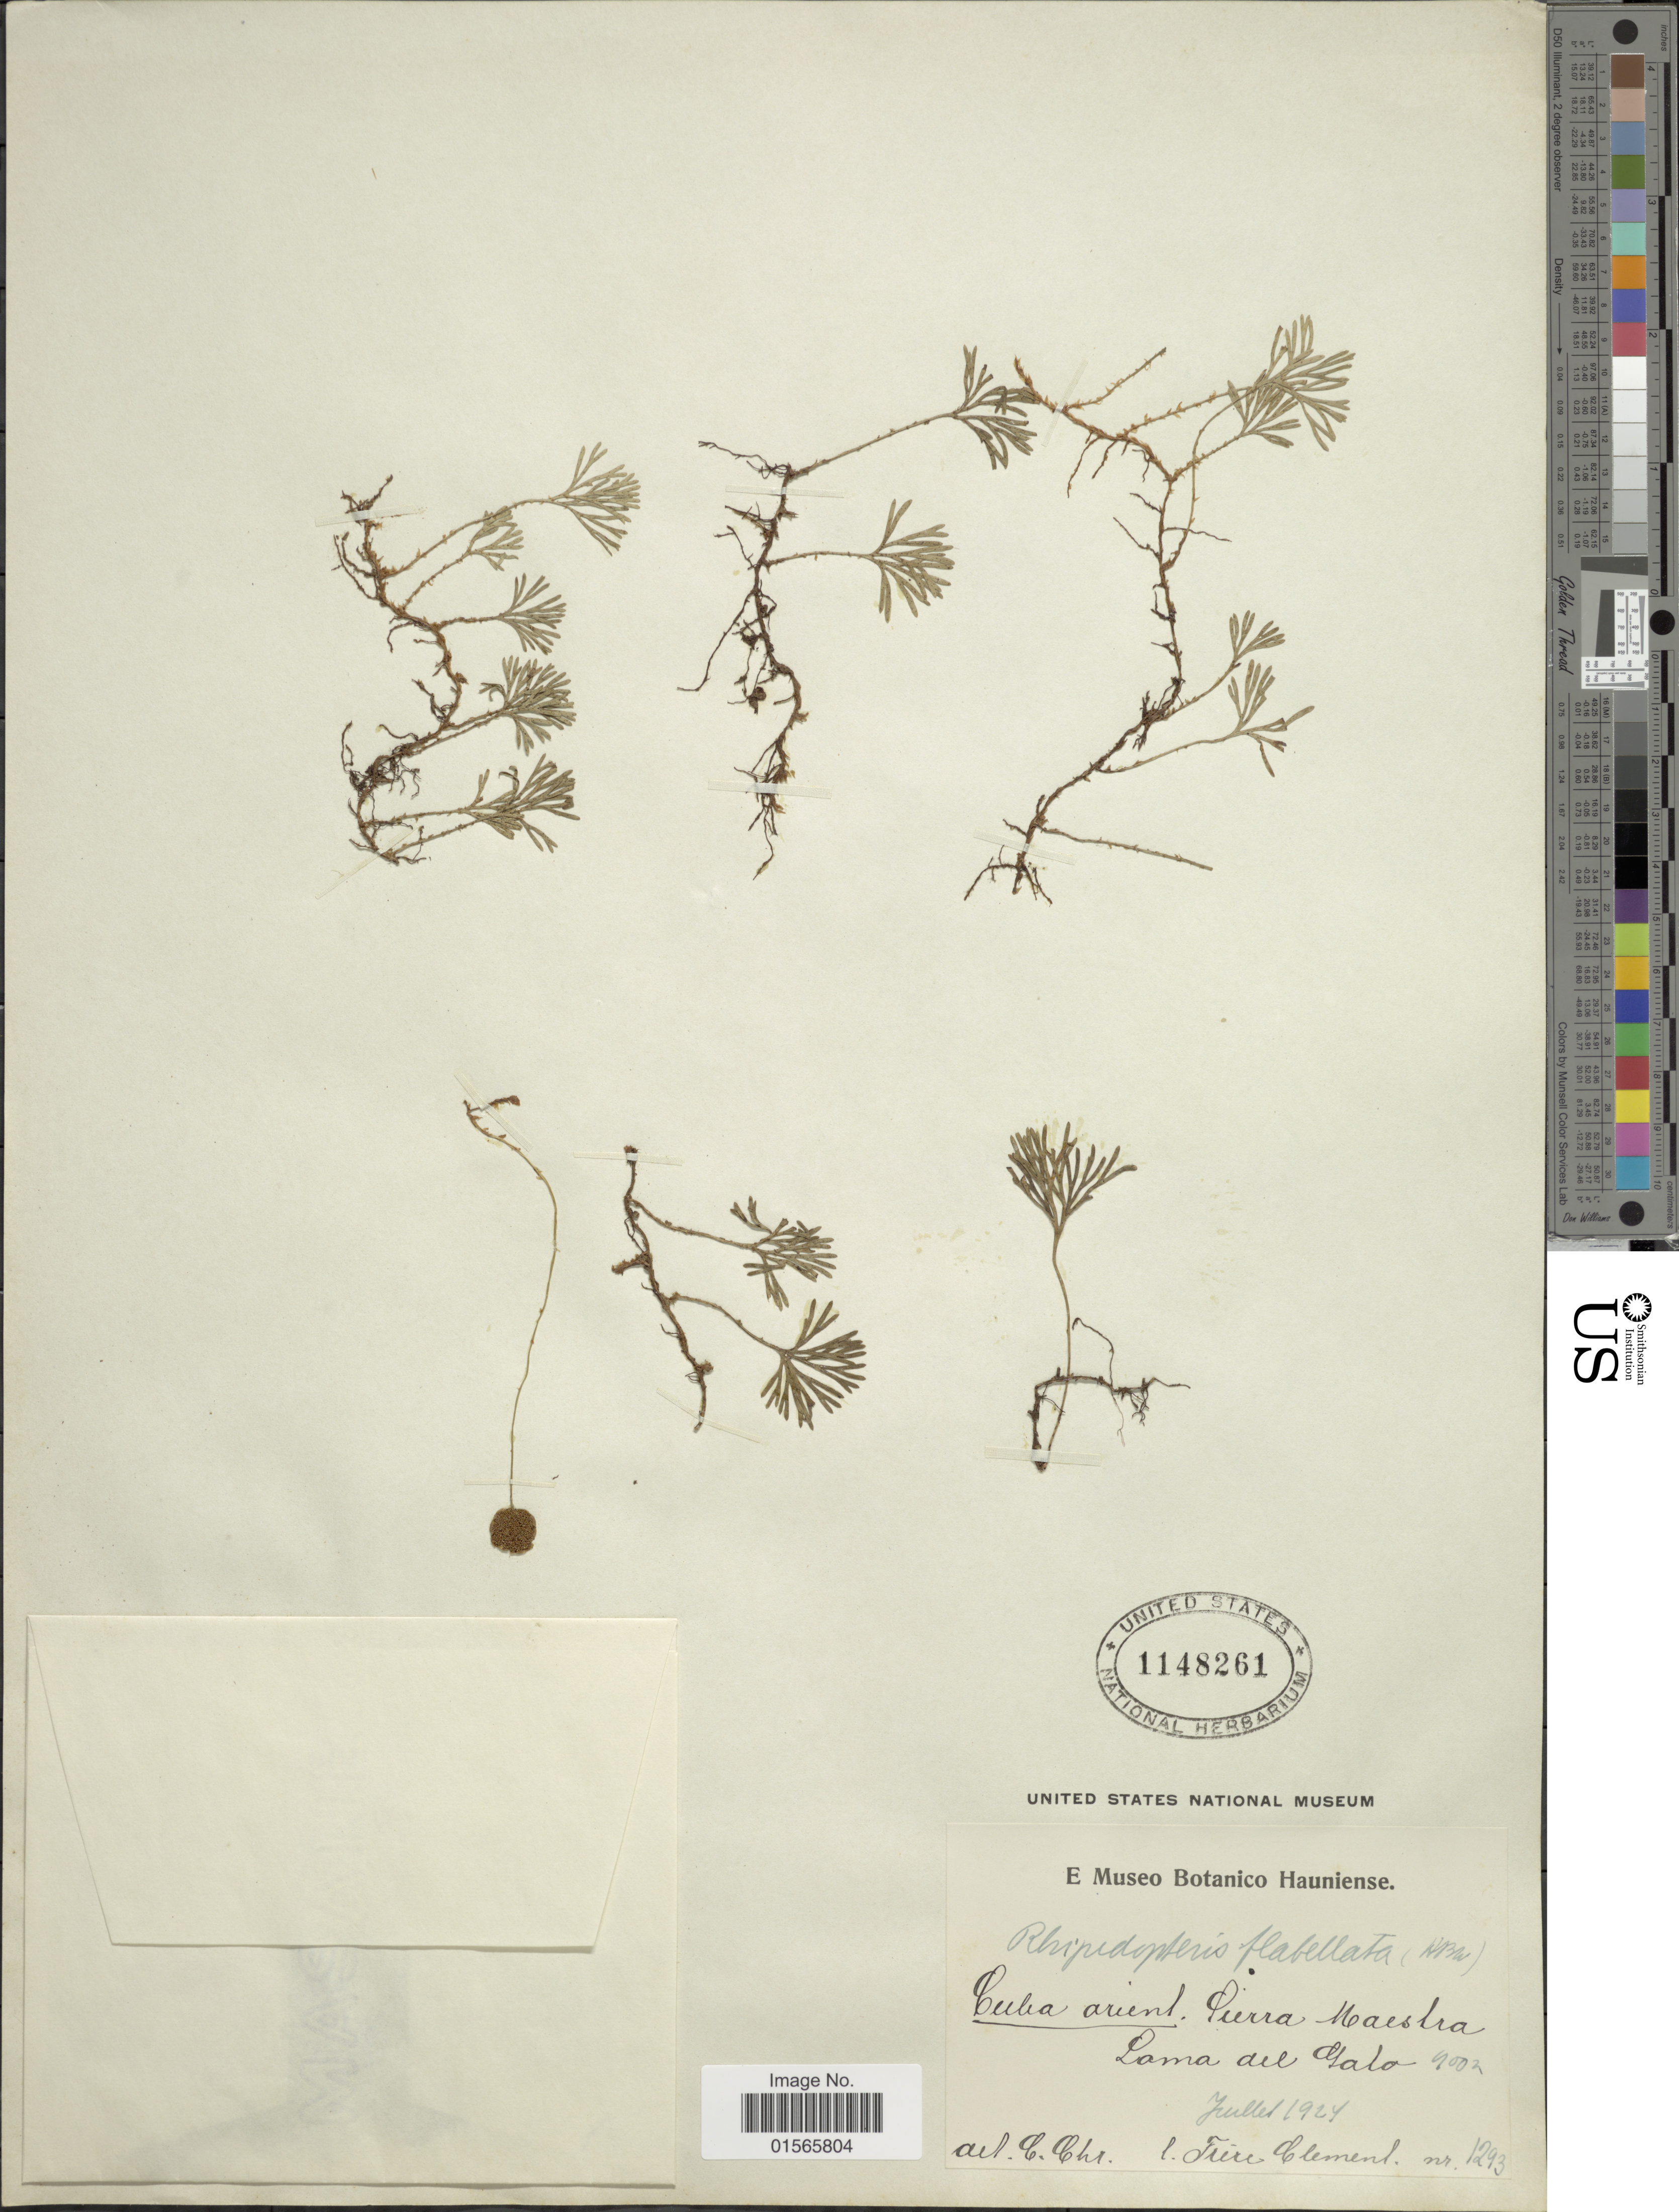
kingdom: Plantae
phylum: Tracheophyta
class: Polypodiopsida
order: Polypodiales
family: Dryopteridaceae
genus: Elaphoglossum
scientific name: Elaphoglossum peltatum f. peltatum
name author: (Sw.) Urb.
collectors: B. Clement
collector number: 1293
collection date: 1924-07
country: Cuba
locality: Cuba orient, Sierra Maestra Loma del Gato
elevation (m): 900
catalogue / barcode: US 1148261